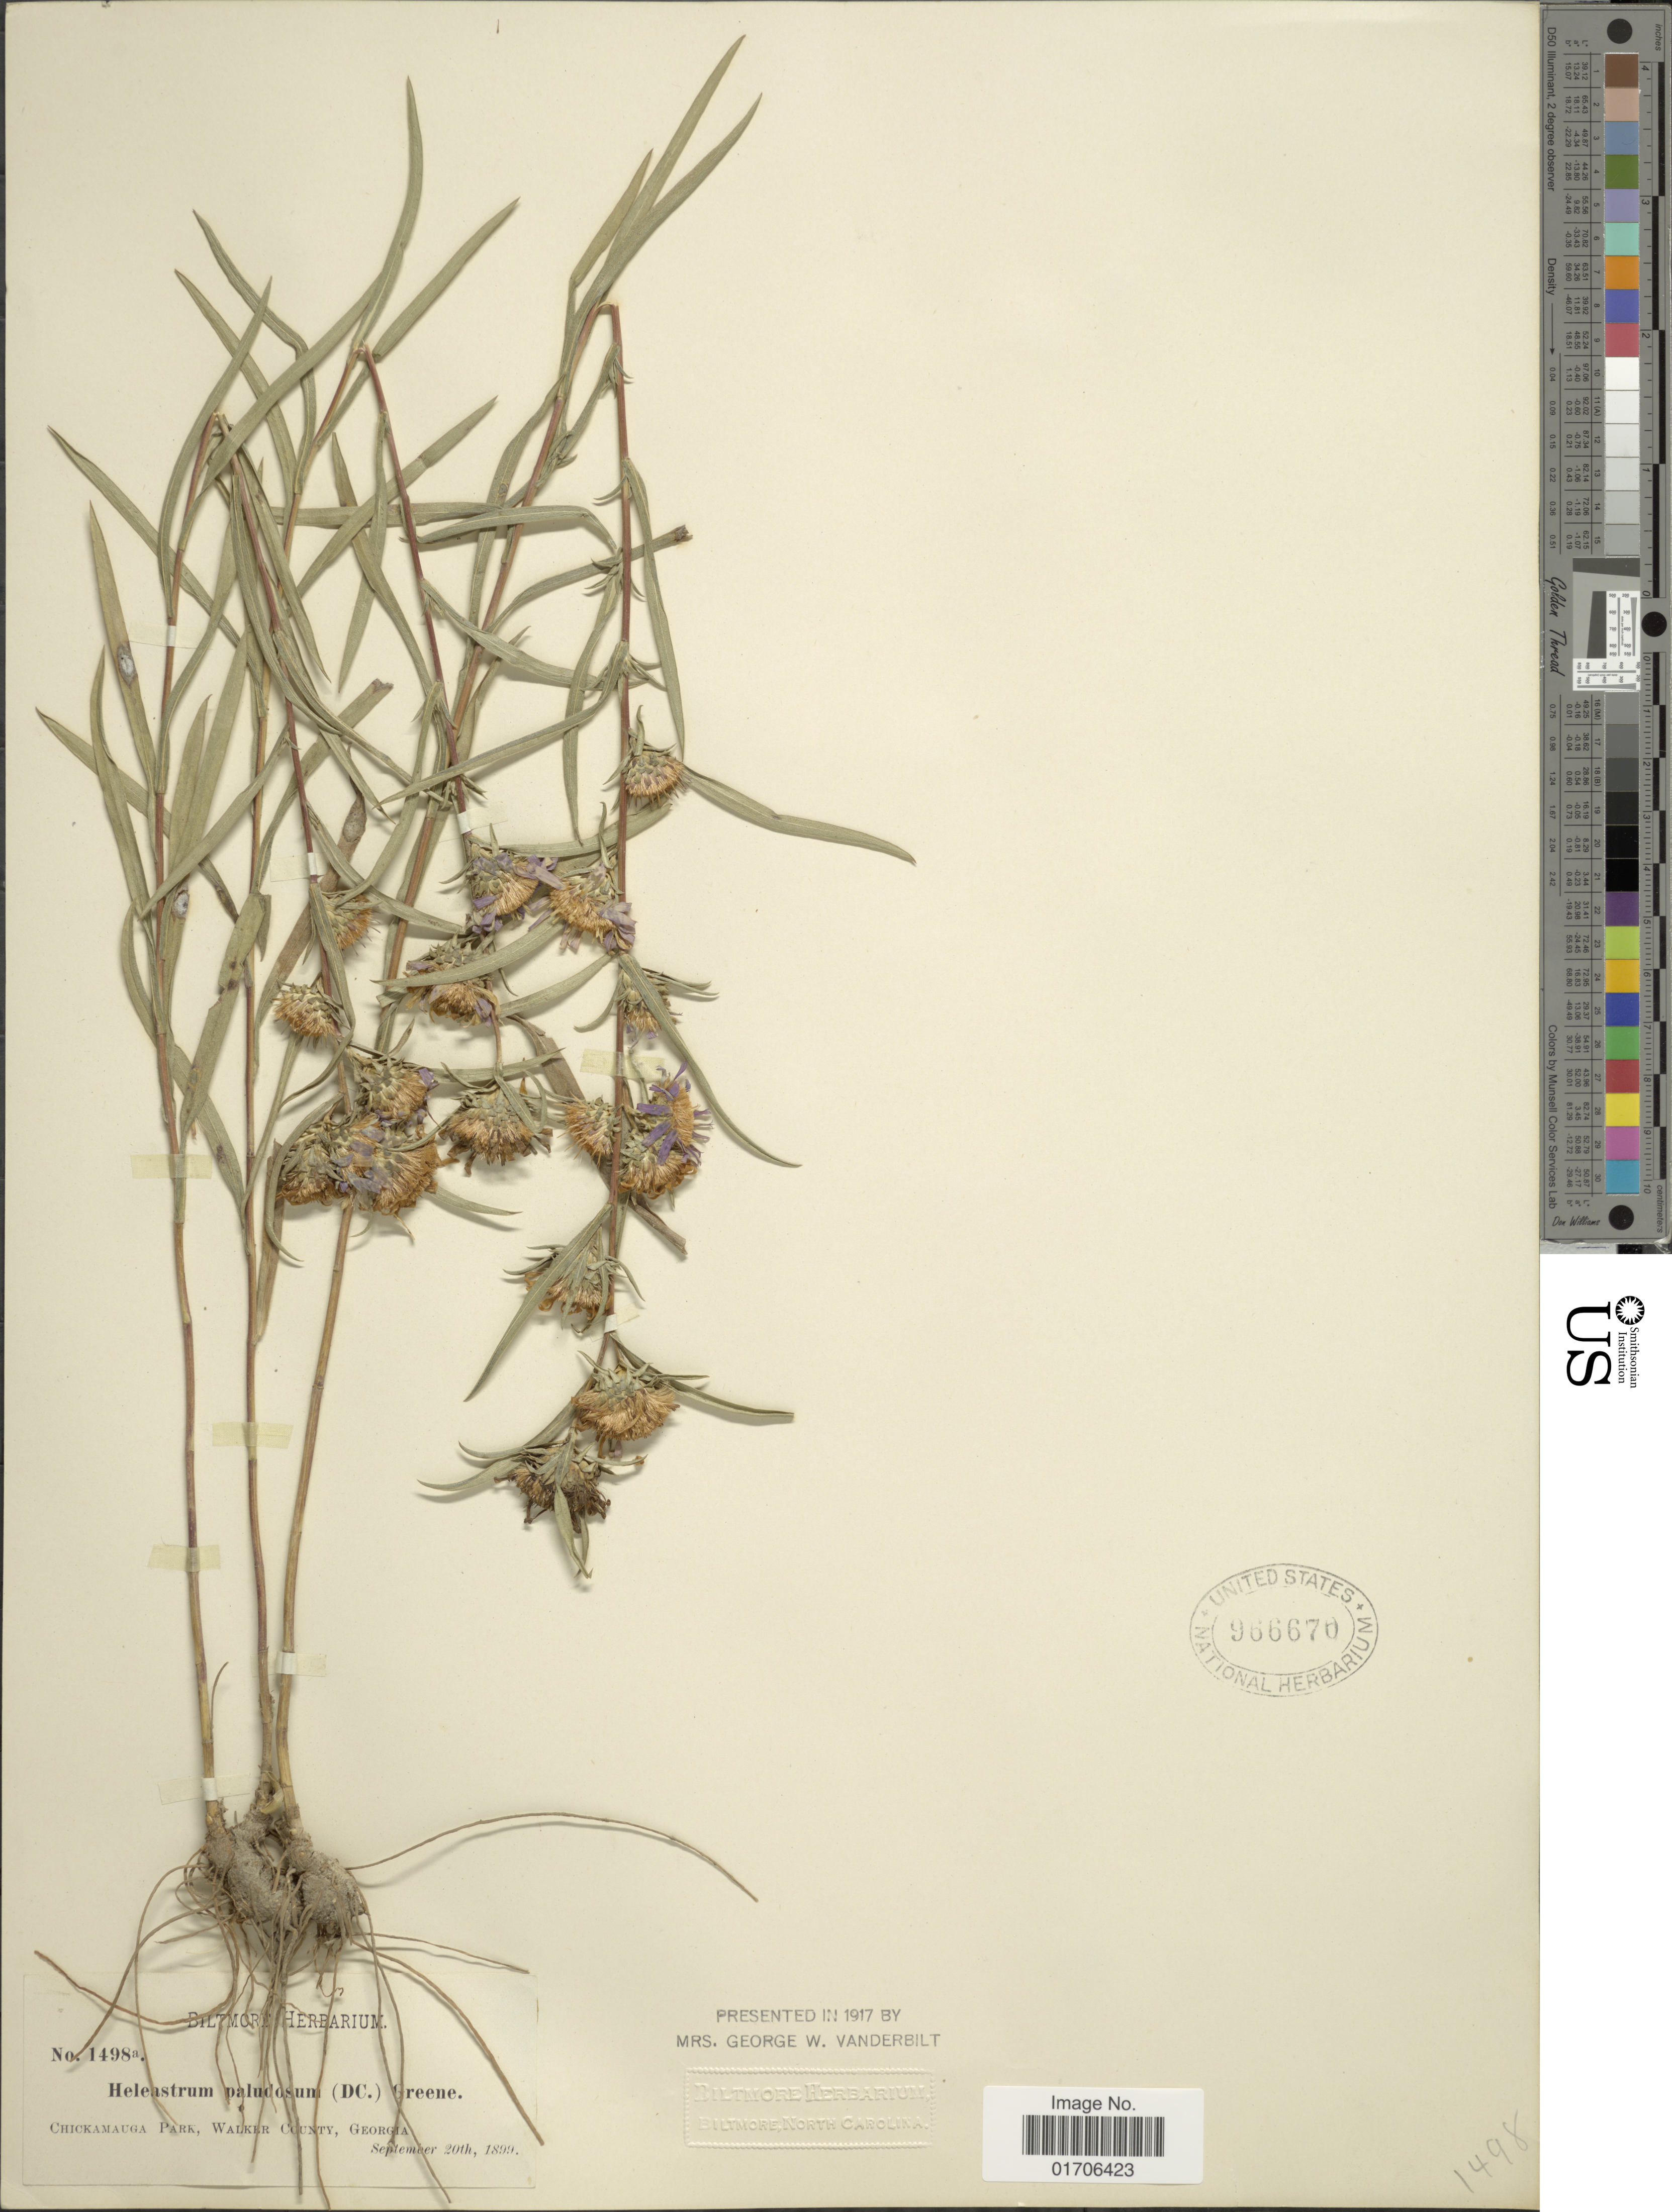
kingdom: Plantae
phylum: Tracheophyta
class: Magnoliopsida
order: Asterales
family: Asteraceae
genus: Eurybia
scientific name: Eurybia hemispherica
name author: G.L. Nesom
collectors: ex herb. Biltmore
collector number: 1498a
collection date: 1899-09-20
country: United States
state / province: Georgia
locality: Chickamauga Park, Walker County, Georgia.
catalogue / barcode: US 966670